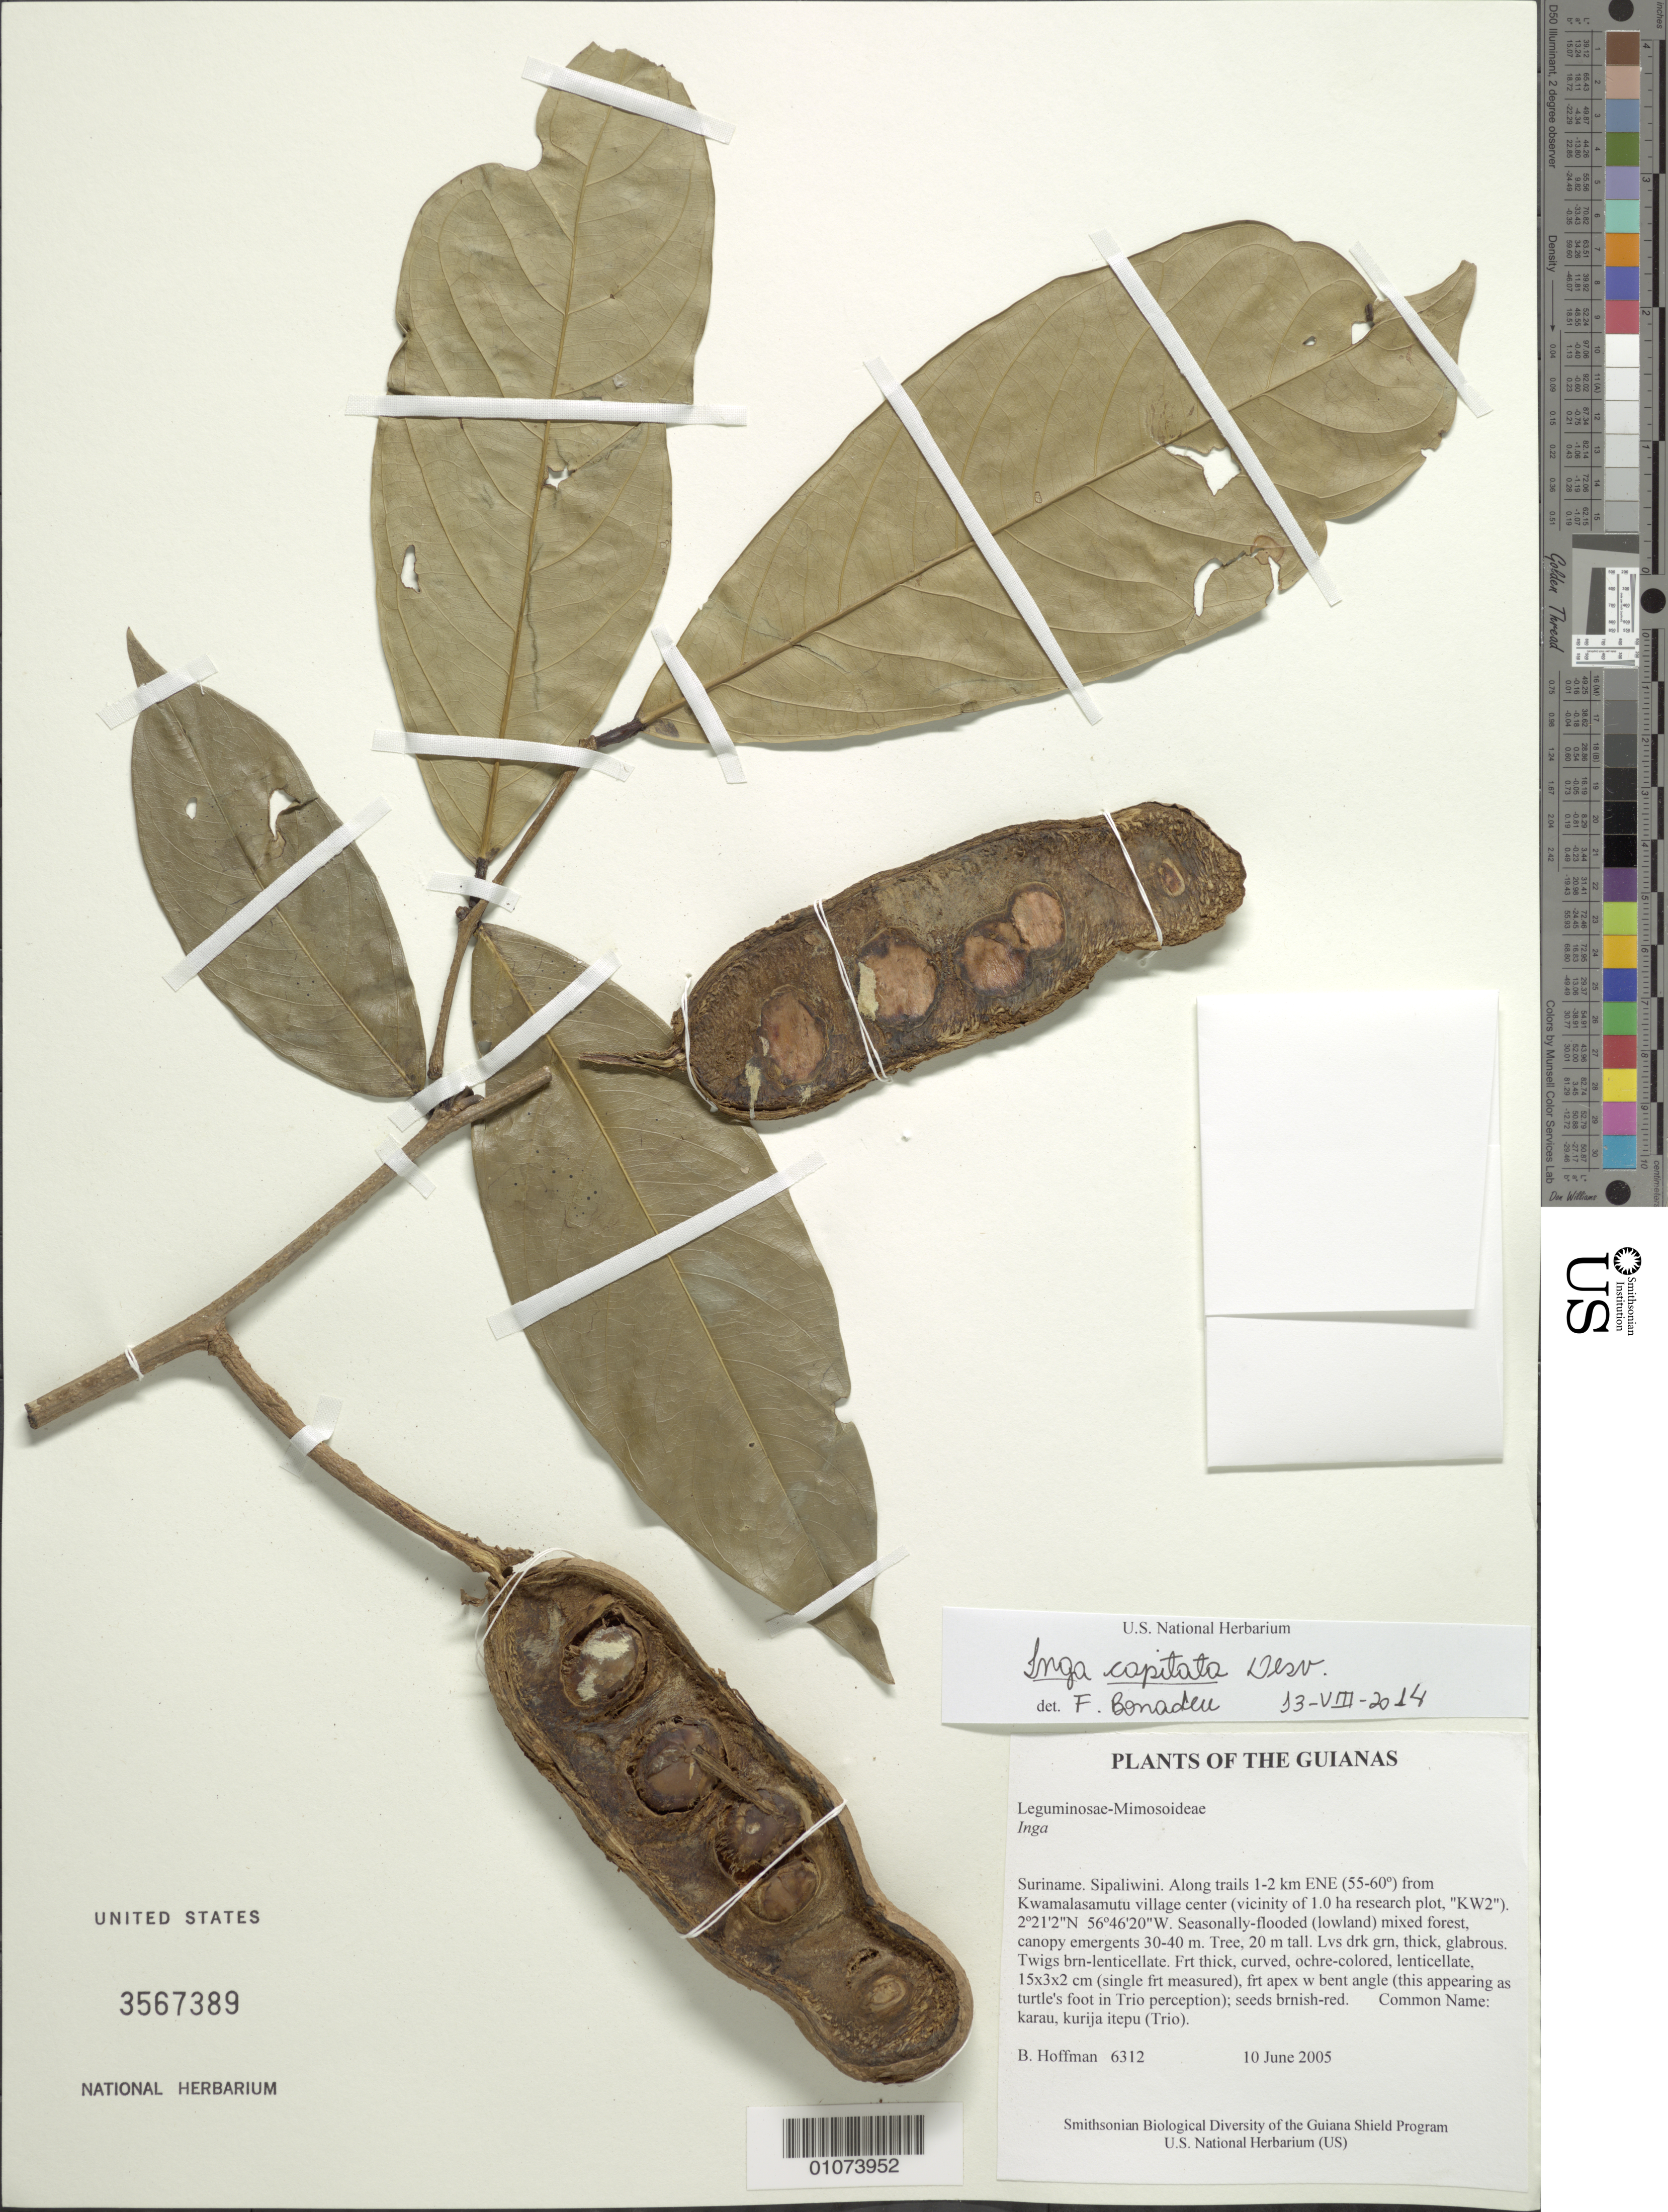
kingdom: Plantae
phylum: Tracheophyta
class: Magnoliopsida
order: Fabales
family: Fabaceae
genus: Inga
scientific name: Inga capitata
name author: Desv.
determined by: Bonadeu, F.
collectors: B. Hoffman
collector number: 6312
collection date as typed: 10 June 2005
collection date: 2005-06-10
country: Suriname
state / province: Sipaliwini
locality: Along trails 1-2 km ENE (55-60º) from Kwamalasamutu village center (vicinity of 1.0 ha research plot, "KW2")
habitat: Seasonally-flooded (lowland) mixed forest, canopy emergents 30-40 m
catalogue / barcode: US 3567389